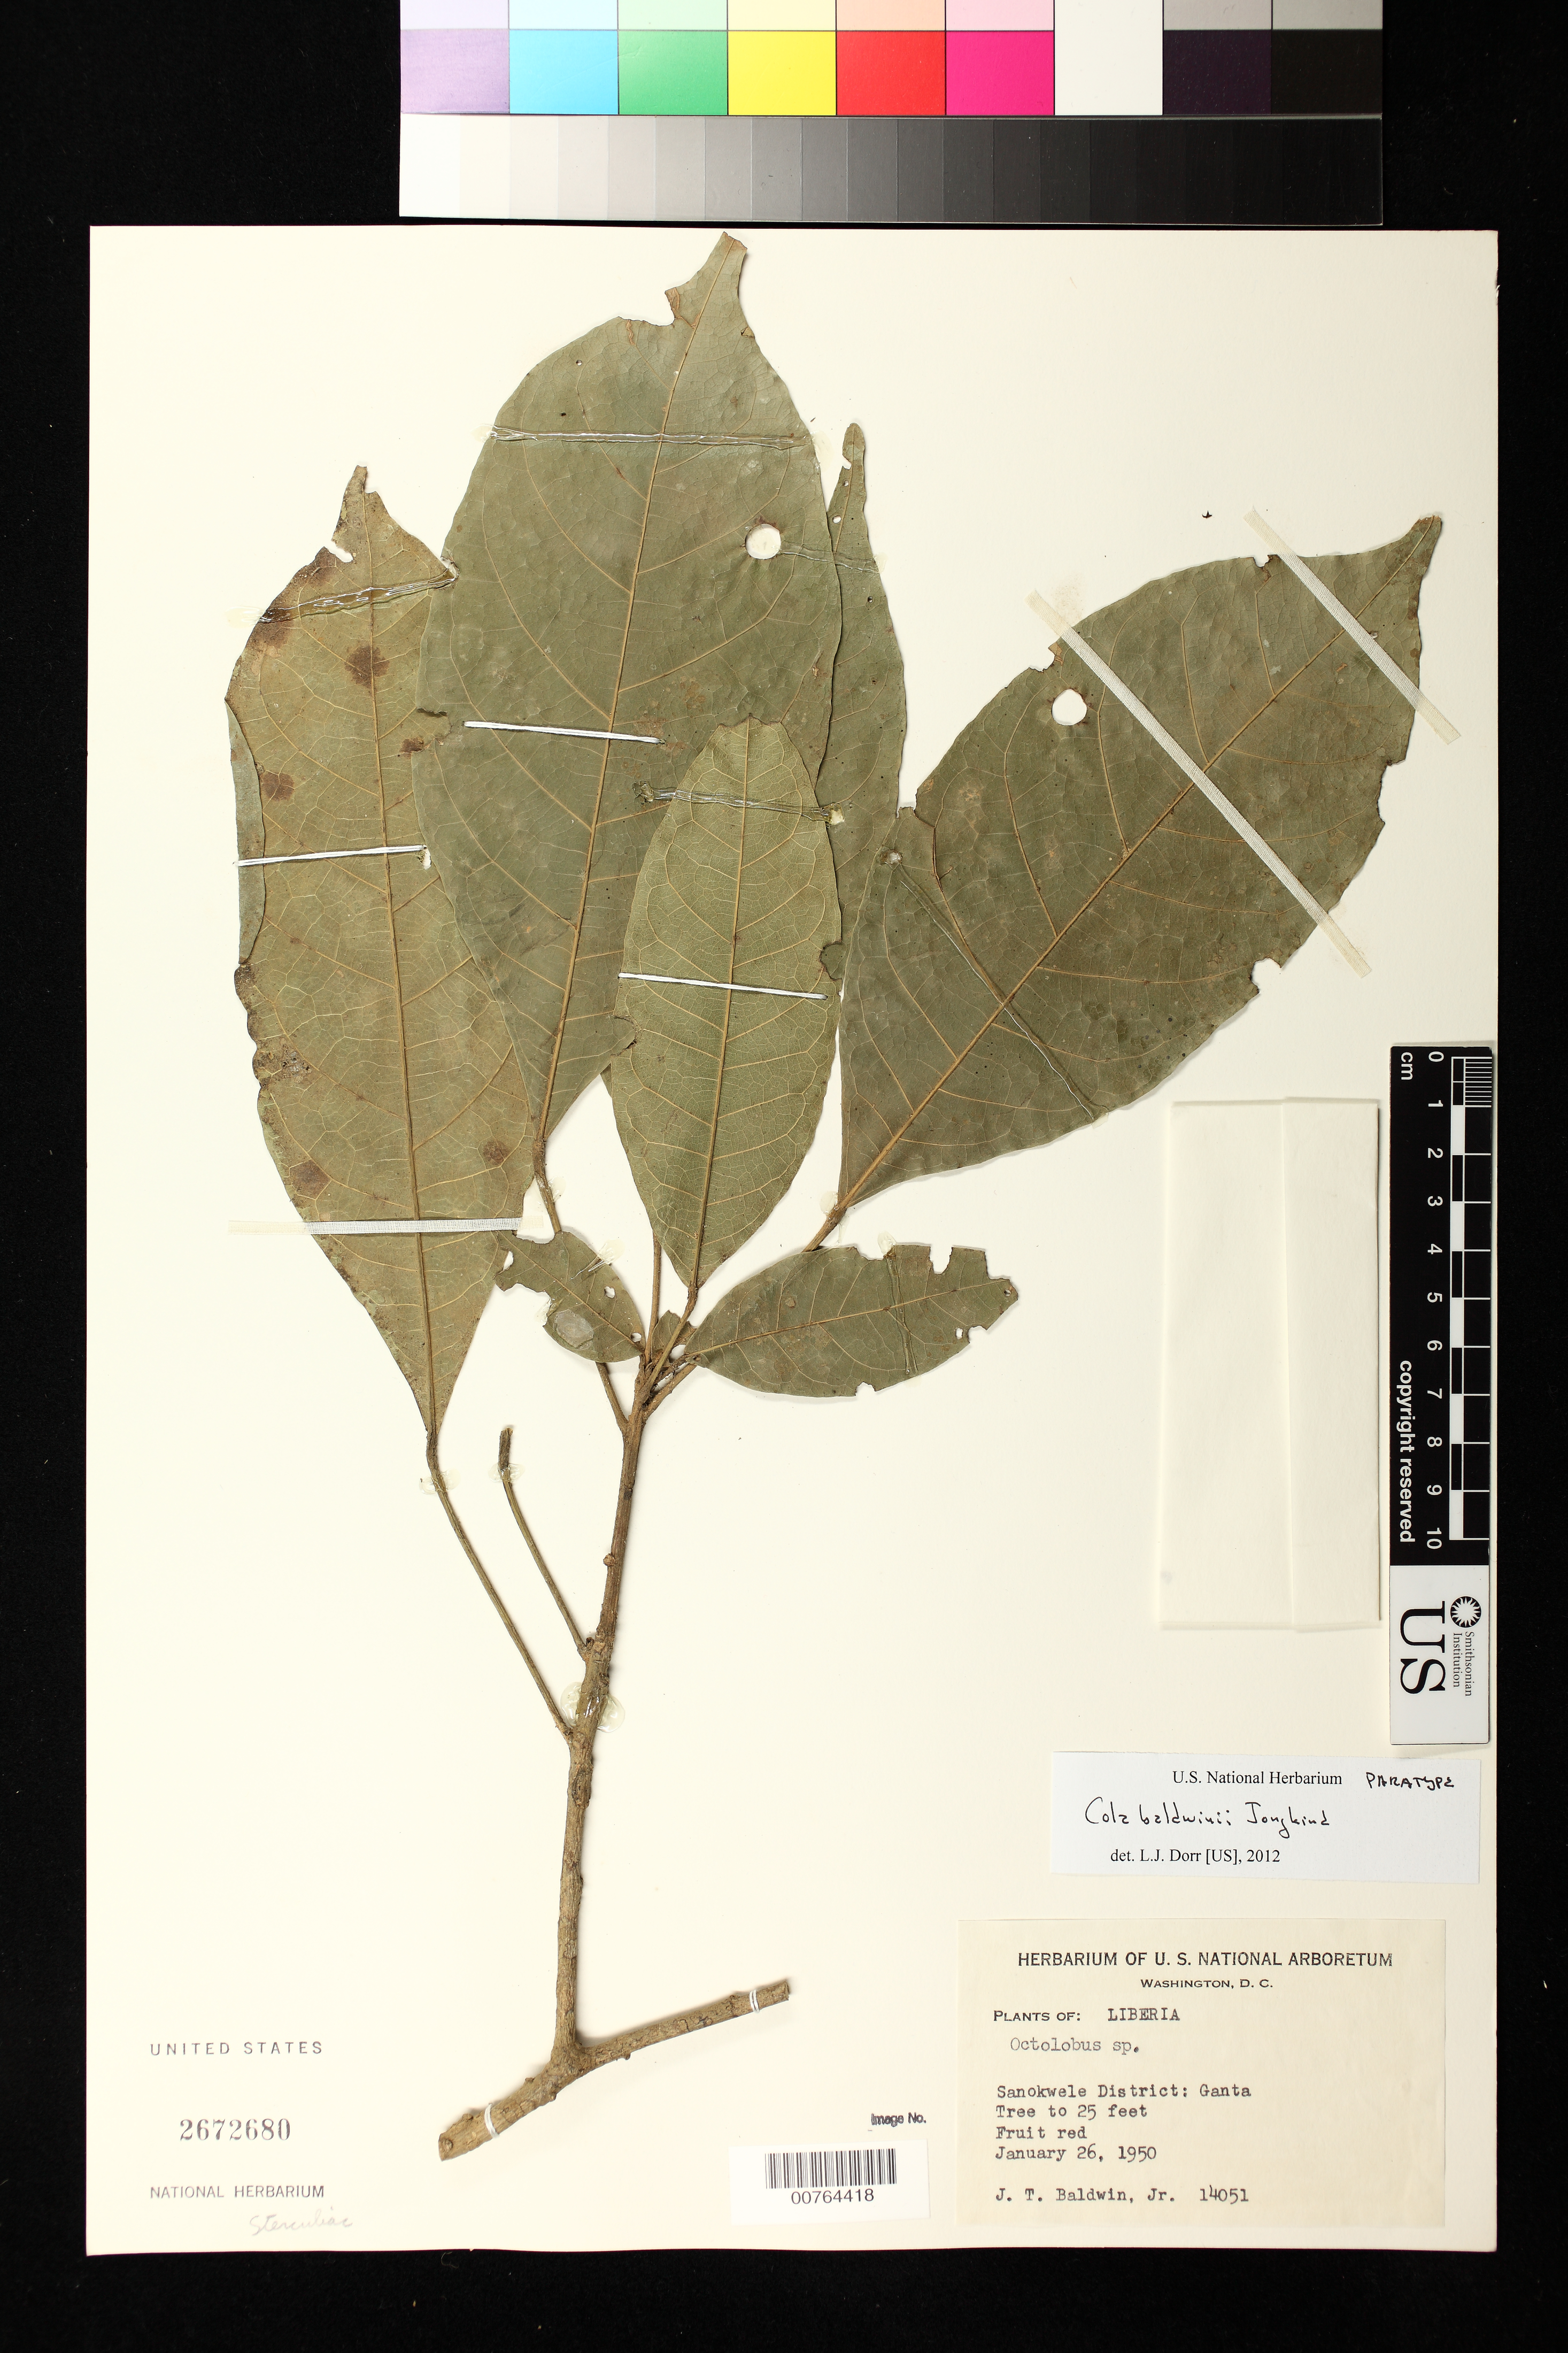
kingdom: Plantae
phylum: Tracheophyta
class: Magnoliopsida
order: Malvales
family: Malvaceae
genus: Cola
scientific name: Cola baldwinii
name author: Jongkind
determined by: Dorr, L. J., (BOT), Smithsonian Institution - National Museum of Natural History (UNITED STATES)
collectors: J. T. Baldwin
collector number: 14051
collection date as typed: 26 Jan 1950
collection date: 1950-01-26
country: Liberia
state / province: Nimba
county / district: Ganta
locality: Sanokwele District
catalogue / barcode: US 2672680